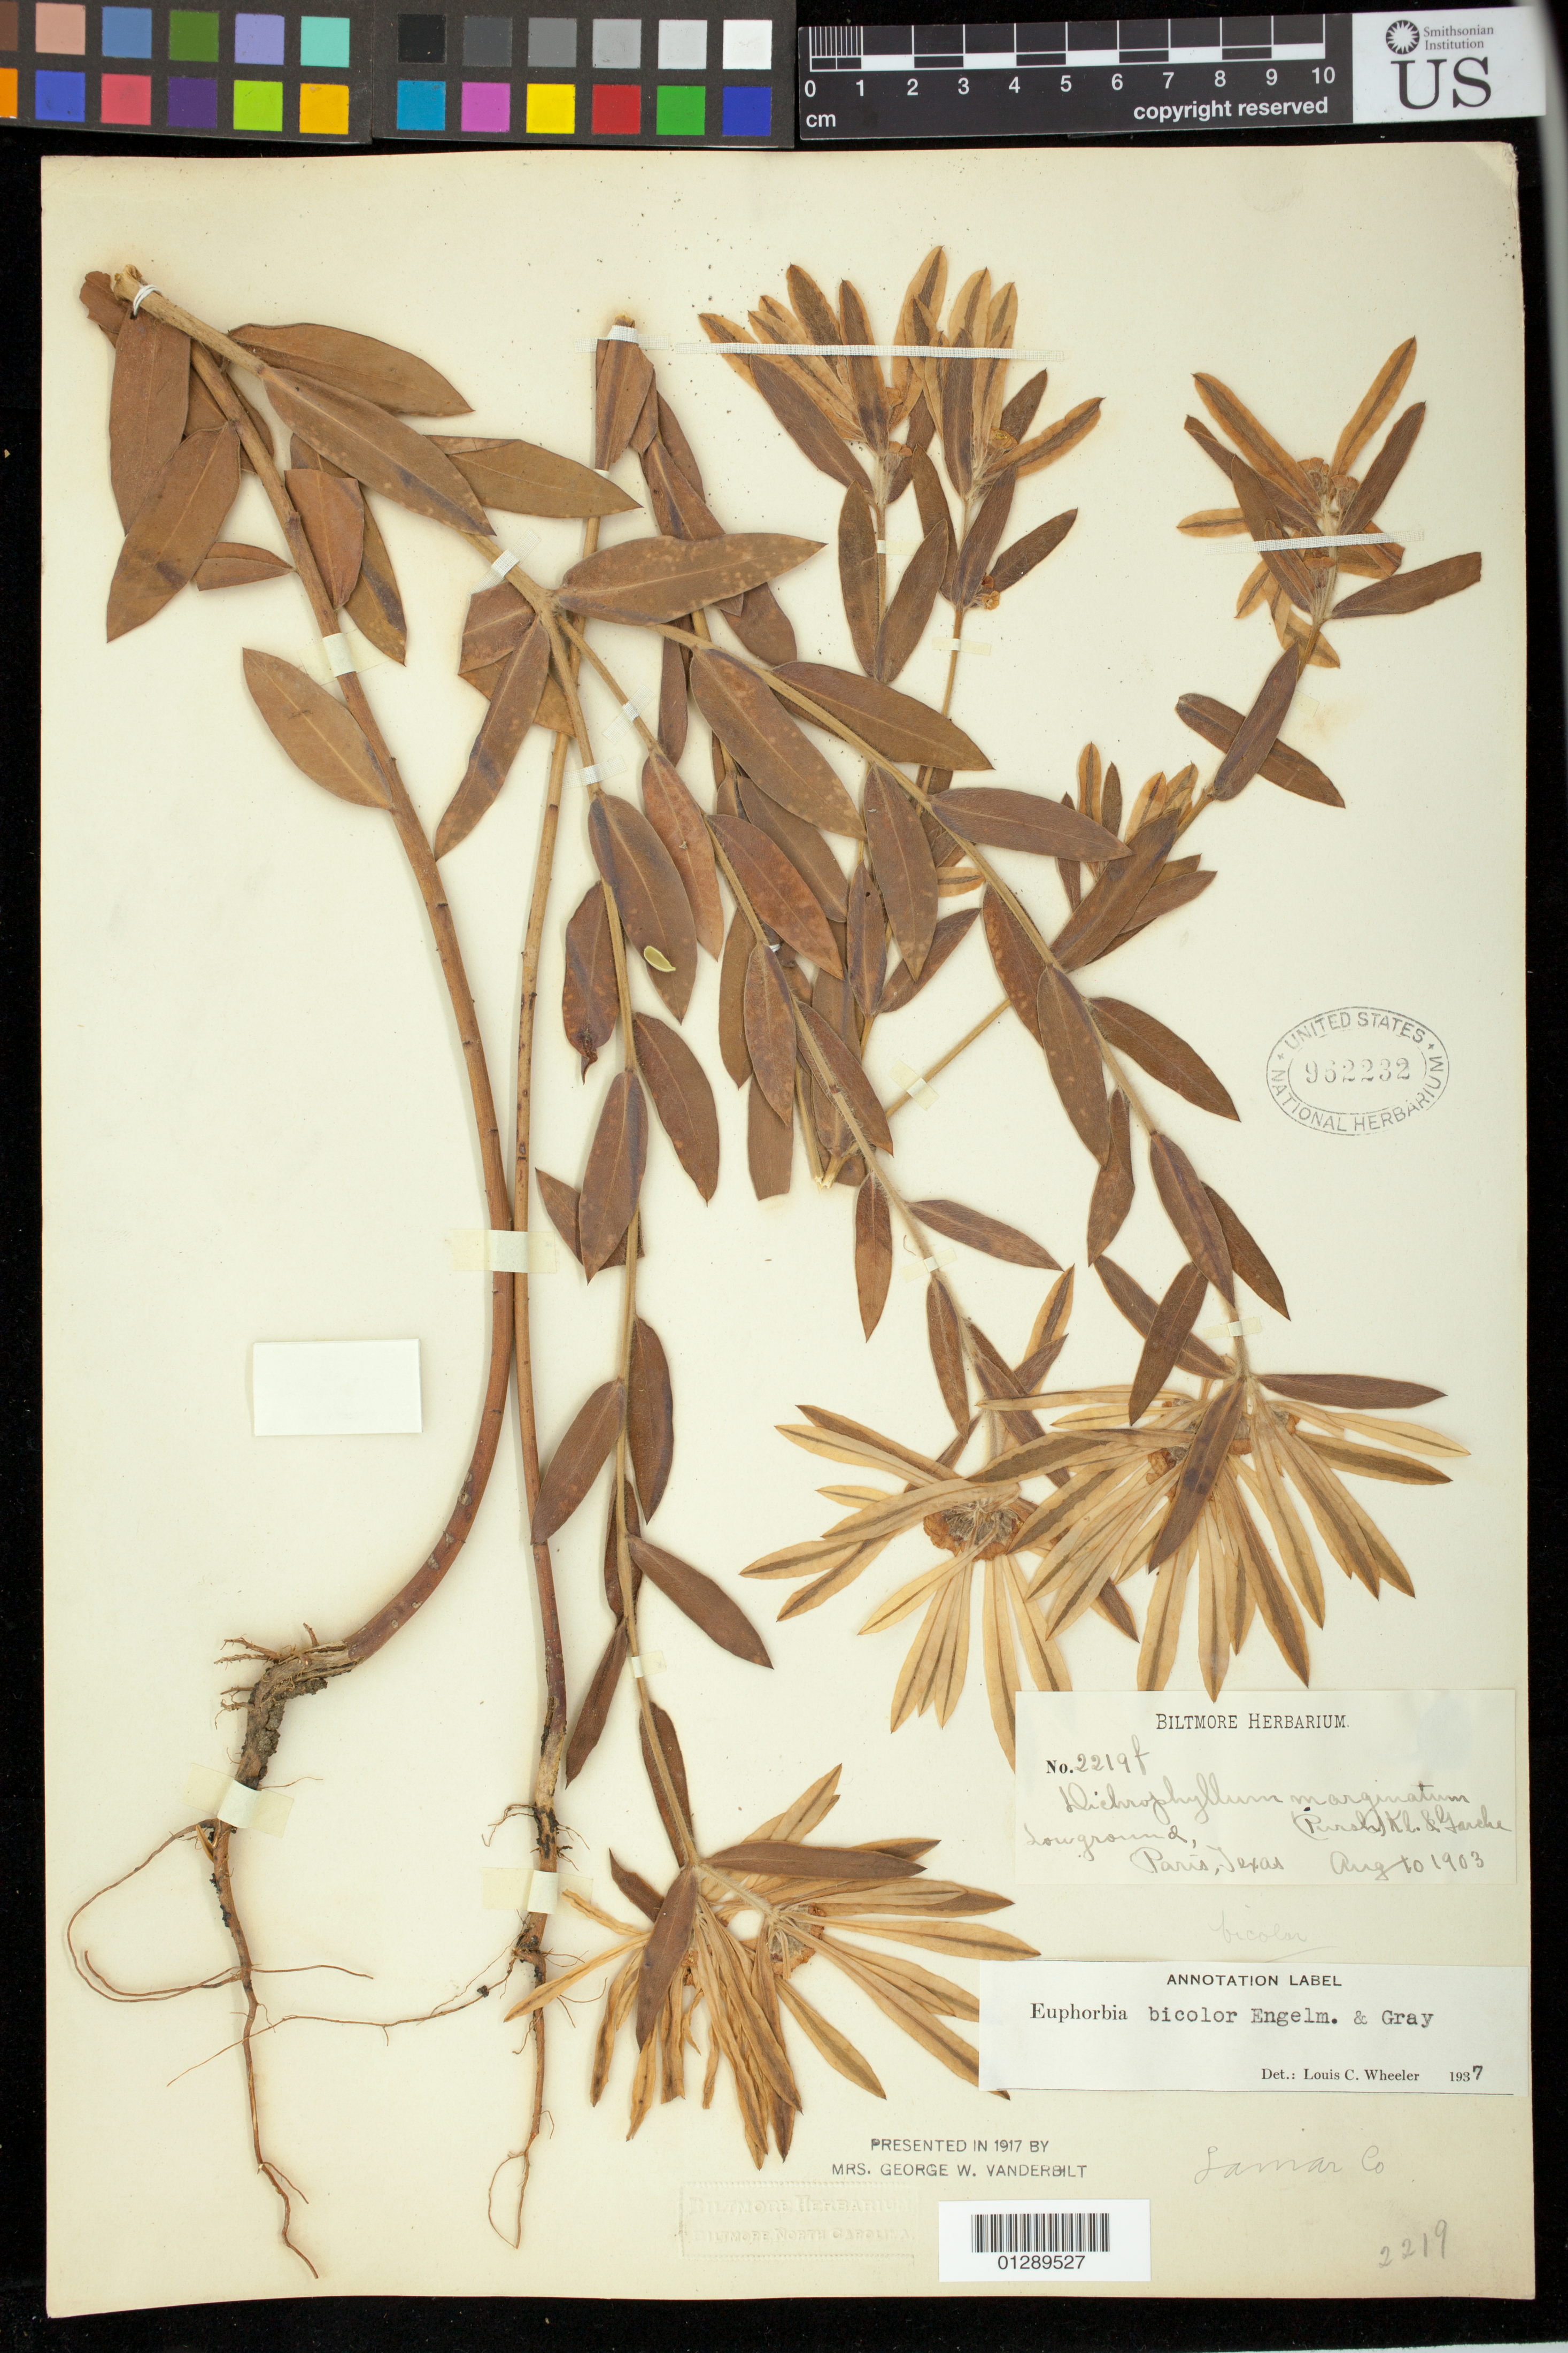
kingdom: Plantae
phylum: Tracheophyta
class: Magnoliopsida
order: Malpighiales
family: Euphorbiaceae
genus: Euphorbia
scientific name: Euphorbia bicolor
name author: Engelm. & A. Gray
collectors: Biltmore Herbarium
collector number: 2219 f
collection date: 1903-08-10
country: United States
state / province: Texas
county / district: Lamar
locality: Low ground, Paris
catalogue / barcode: US 962232